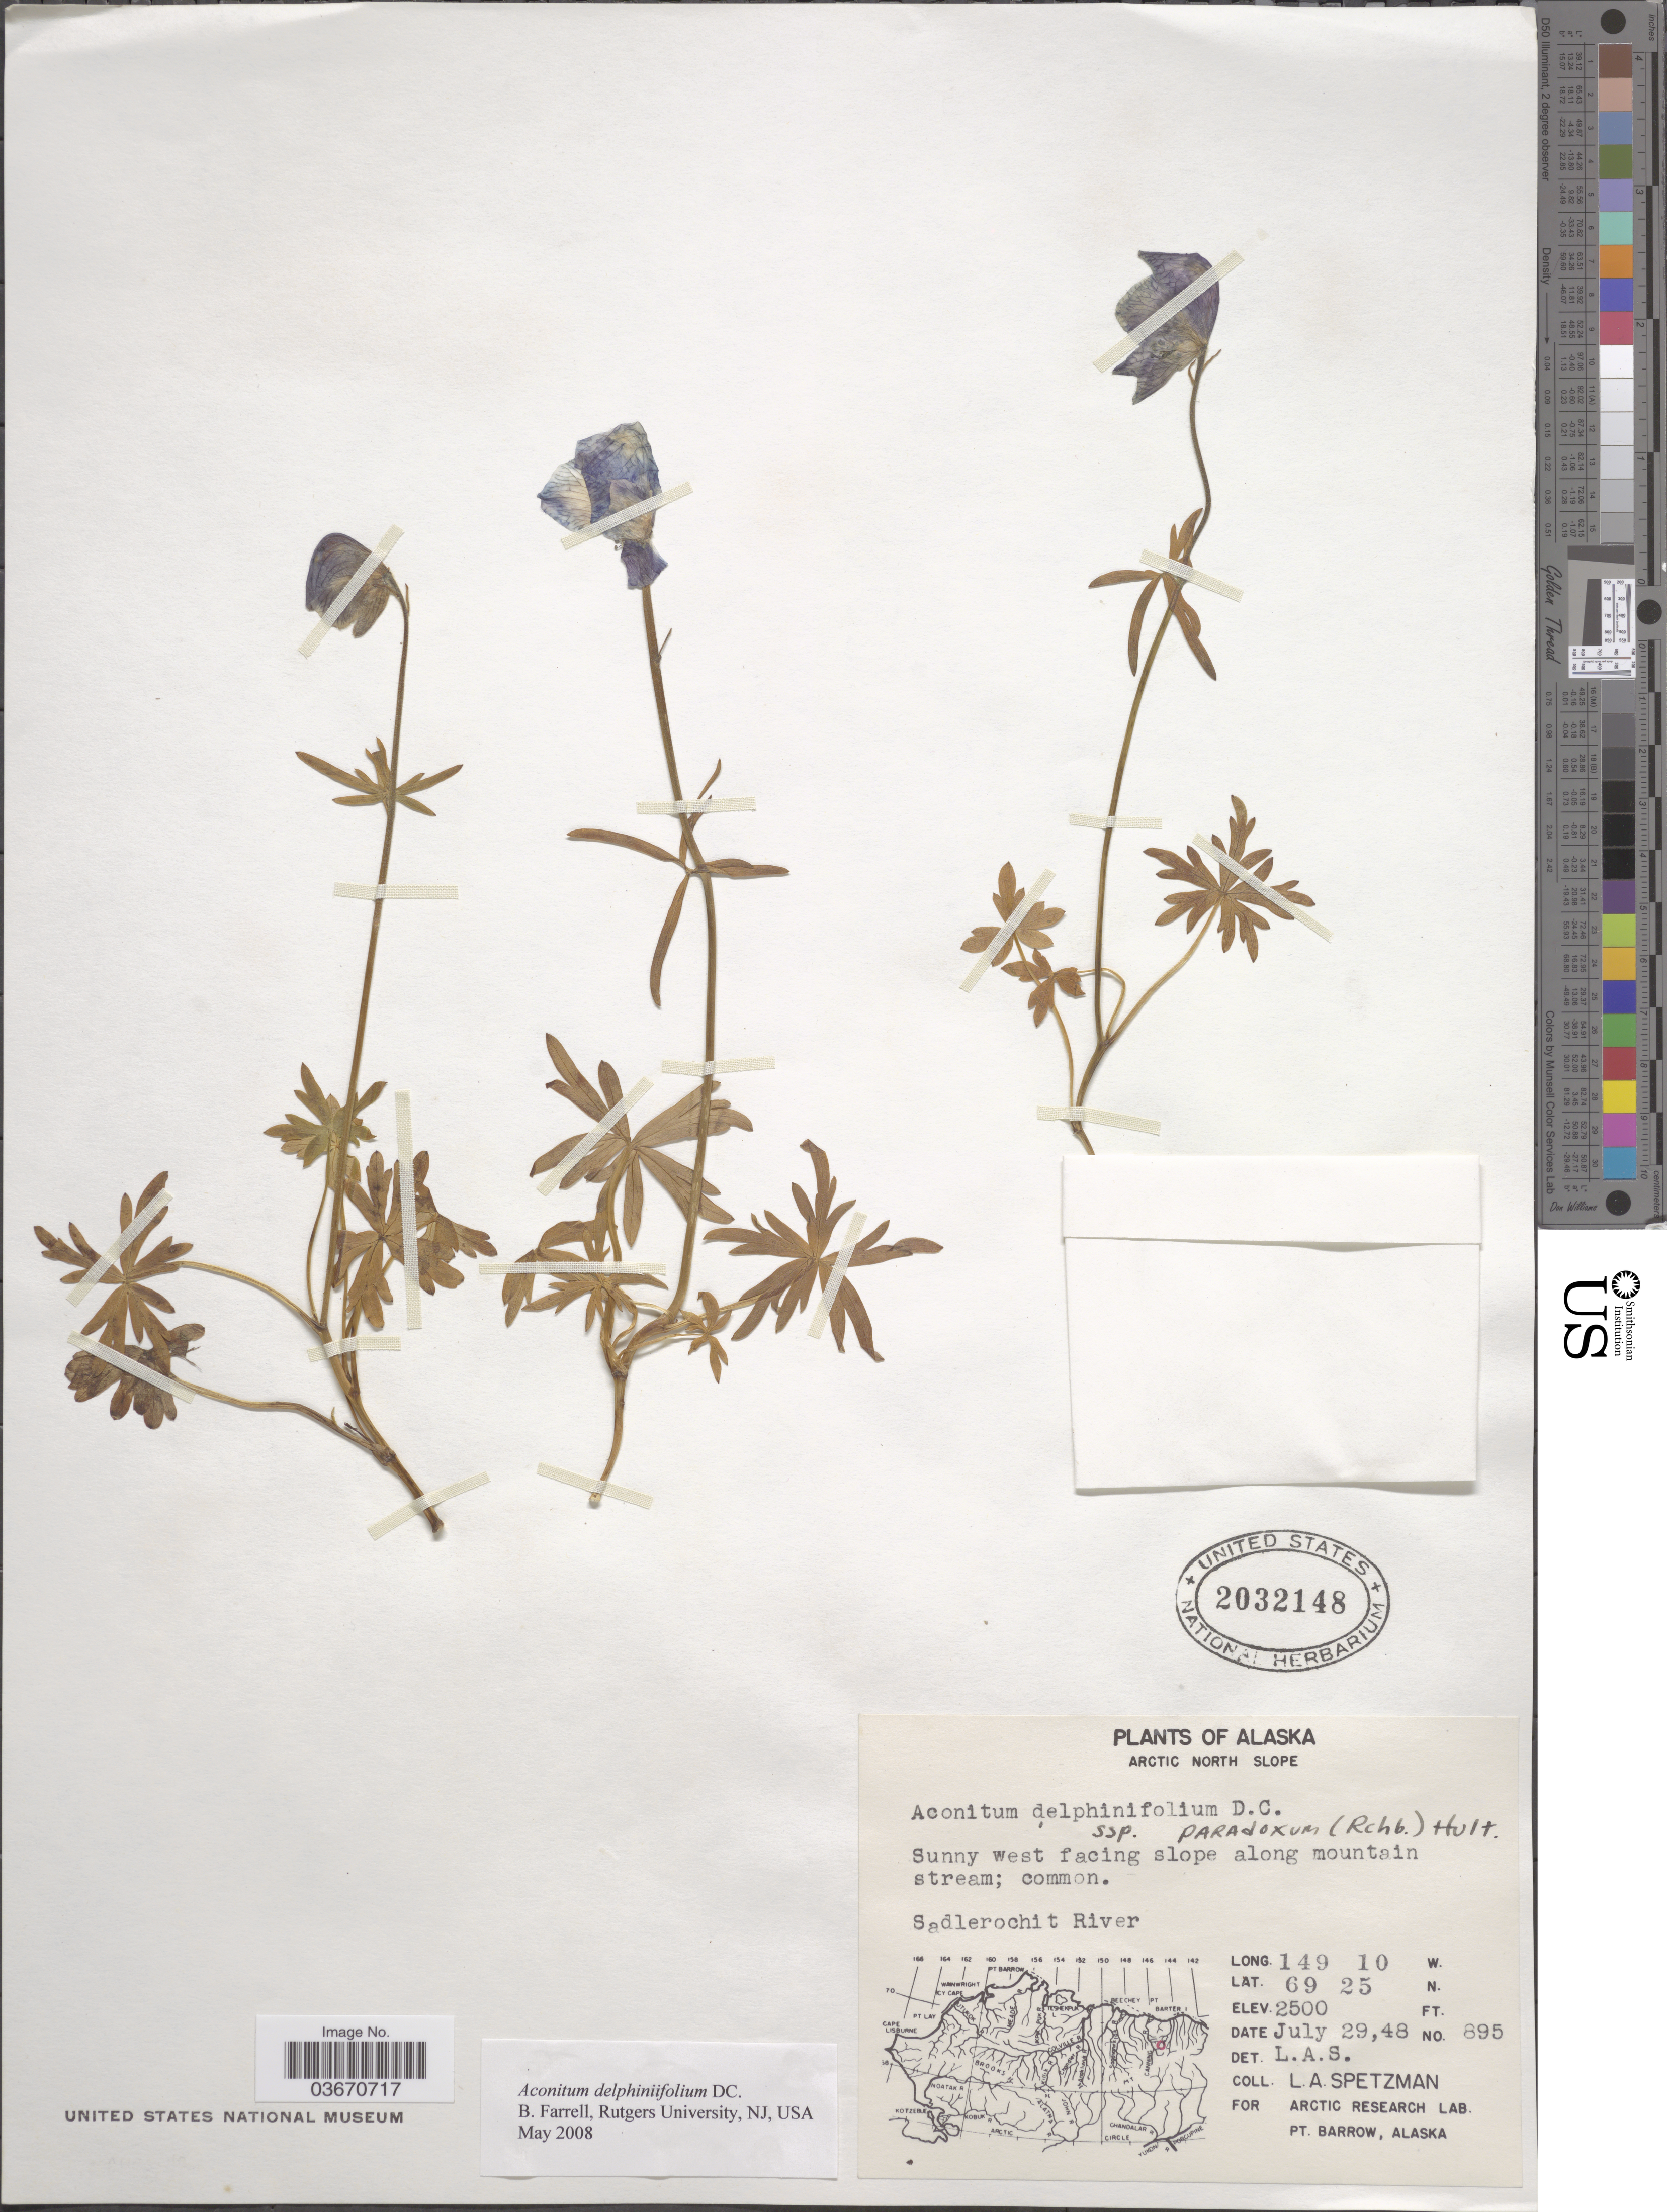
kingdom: Plantae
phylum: Tracheophyta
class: Magnoliopsida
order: Ranunculales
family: Ranunculaceae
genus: Aconitum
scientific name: Aconitum delphinifolium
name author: DC.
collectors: L. Spetzman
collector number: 895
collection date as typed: Transcribed d/m/y: 29/7/48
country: United States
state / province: Alaska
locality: Sunny west facing slope along mountain. Arctic North Slope. Sadlerochit River.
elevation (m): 762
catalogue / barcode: US 2032148